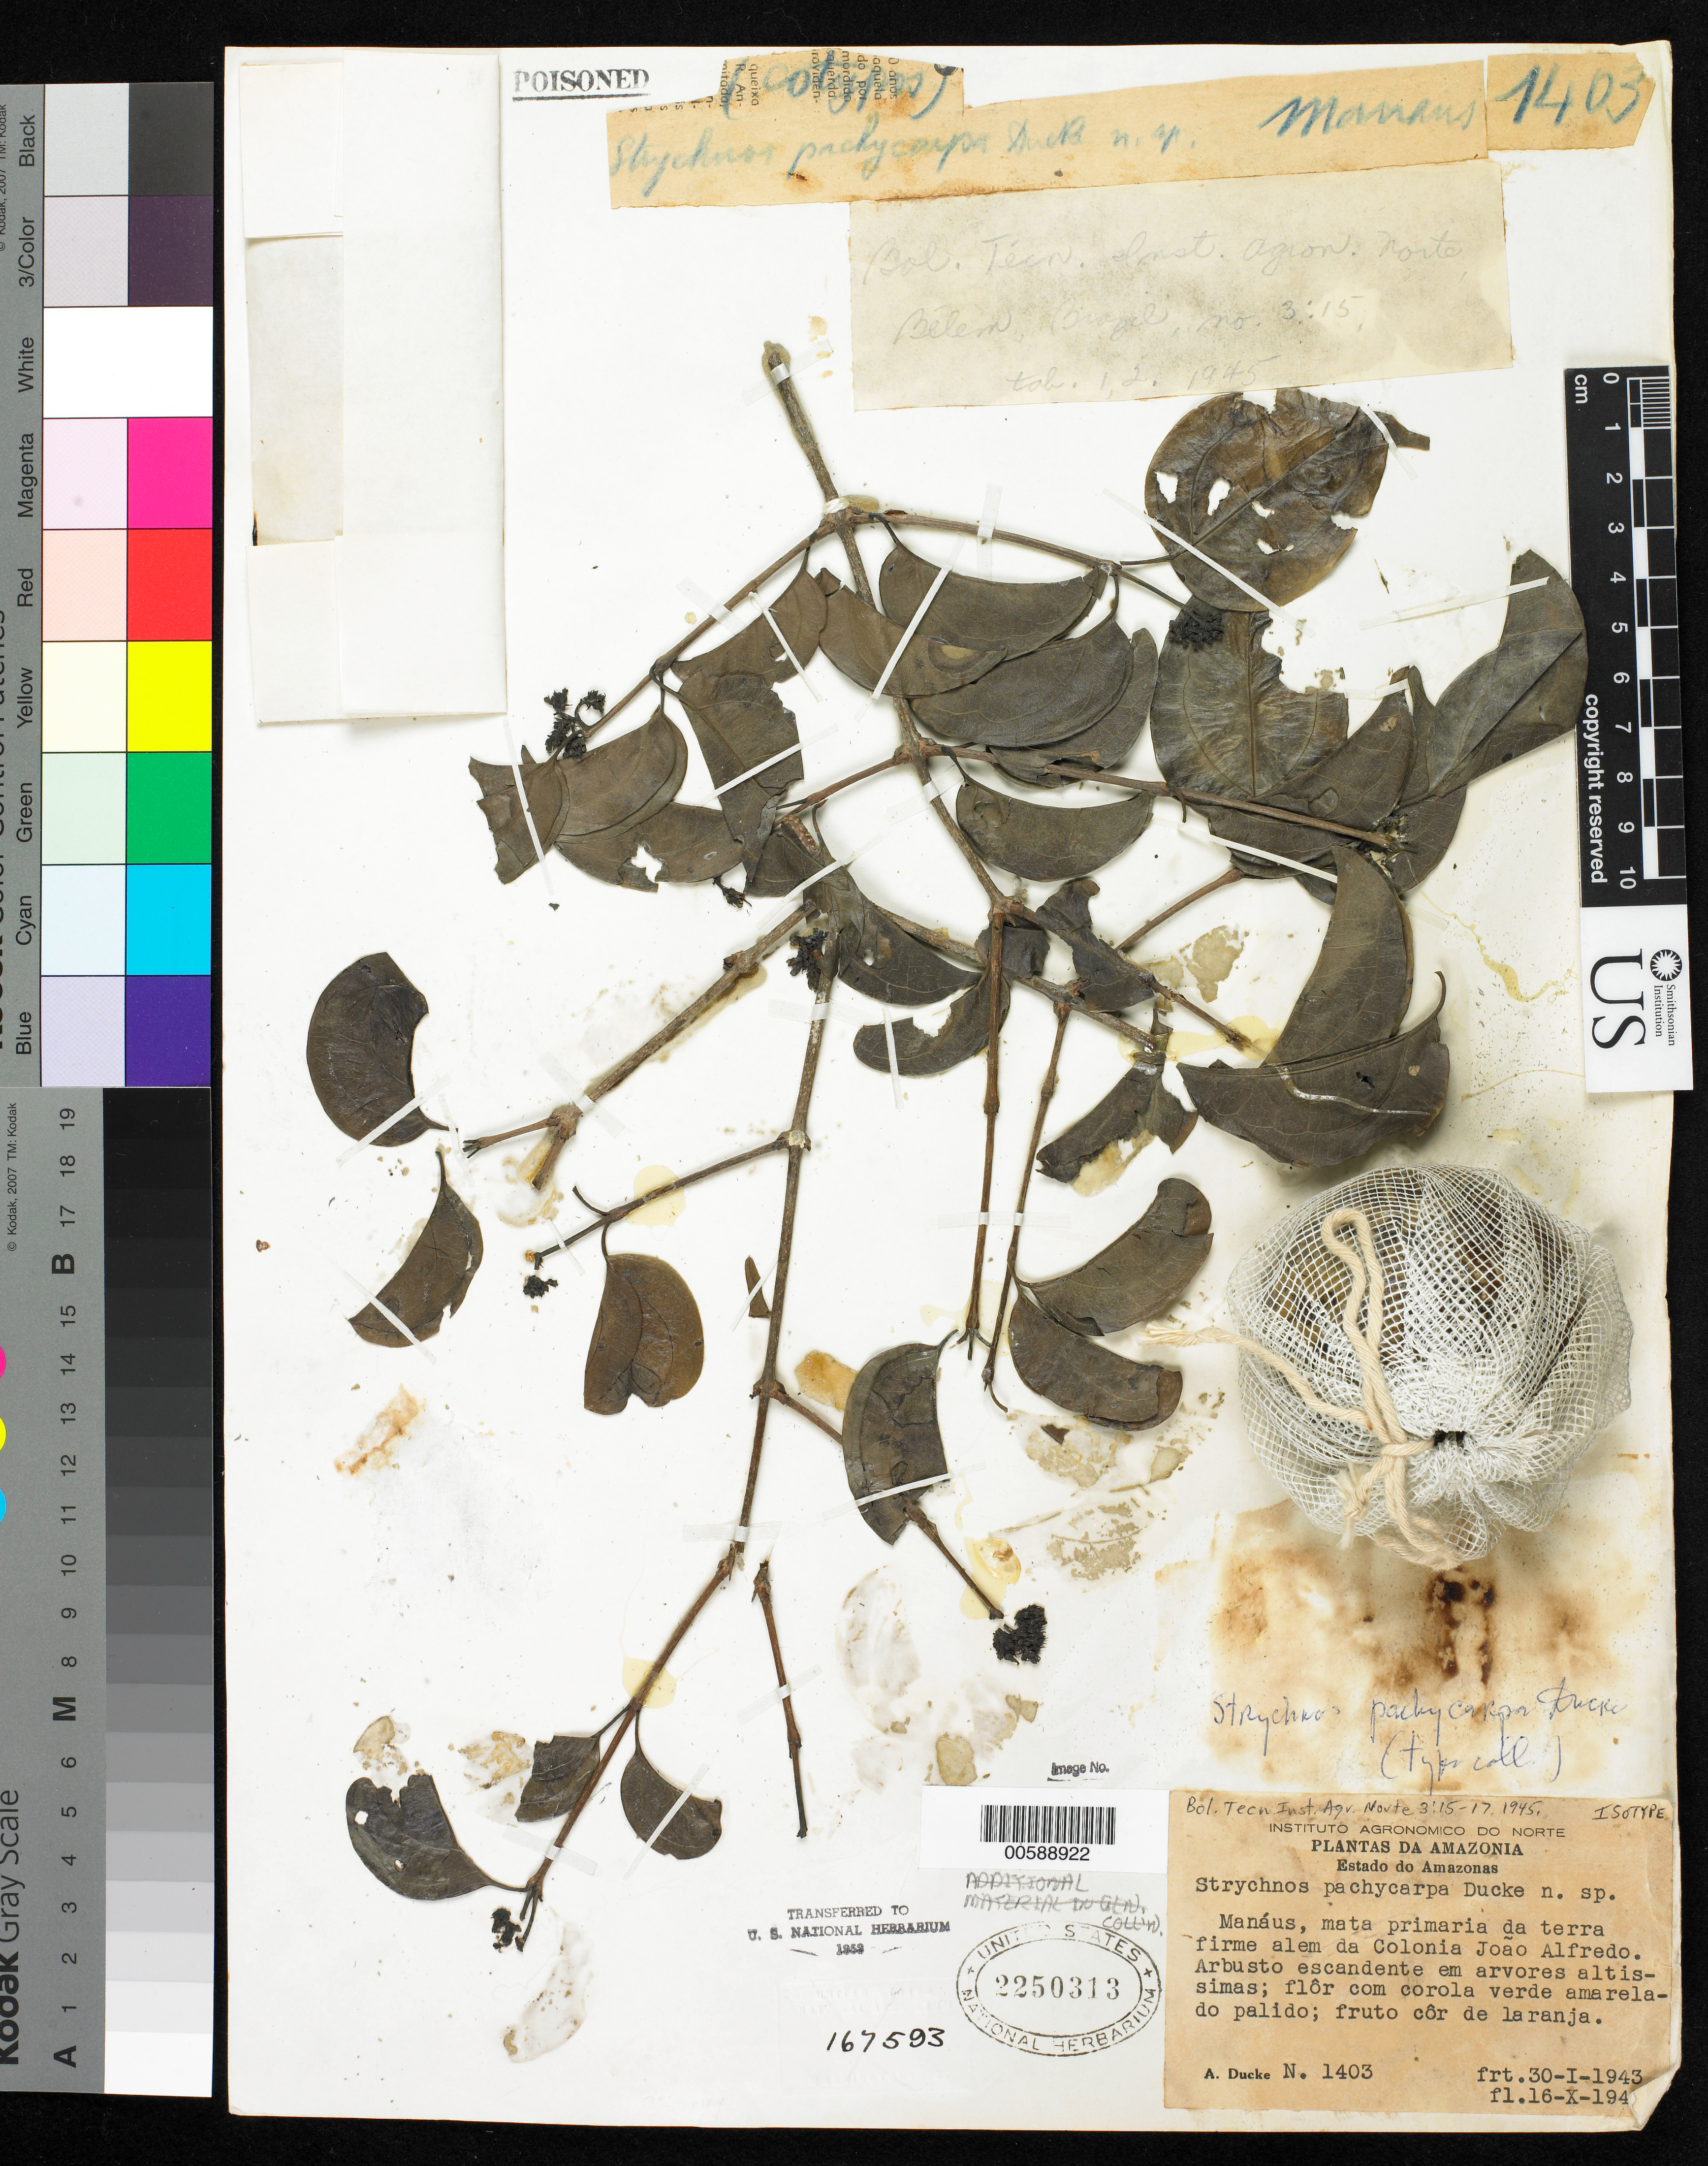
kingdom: Plantae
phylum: Tracheophyta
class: Magnoliopsida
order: Gentianales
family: Loganiaceae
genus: Strychnos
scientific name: Strychnos pachycarpa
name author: Ducke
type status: Isotype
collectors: A. Ducke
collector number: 1403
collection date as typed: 30 Jan 1943 and 16 Oct 1943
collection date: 1943-01-30,1943-10-16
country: Brazil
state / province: Amazonas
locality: Manaus, Mata Primario da Terrafirme alem da Colonia Joao Alfredo.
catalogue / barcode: US 2250313